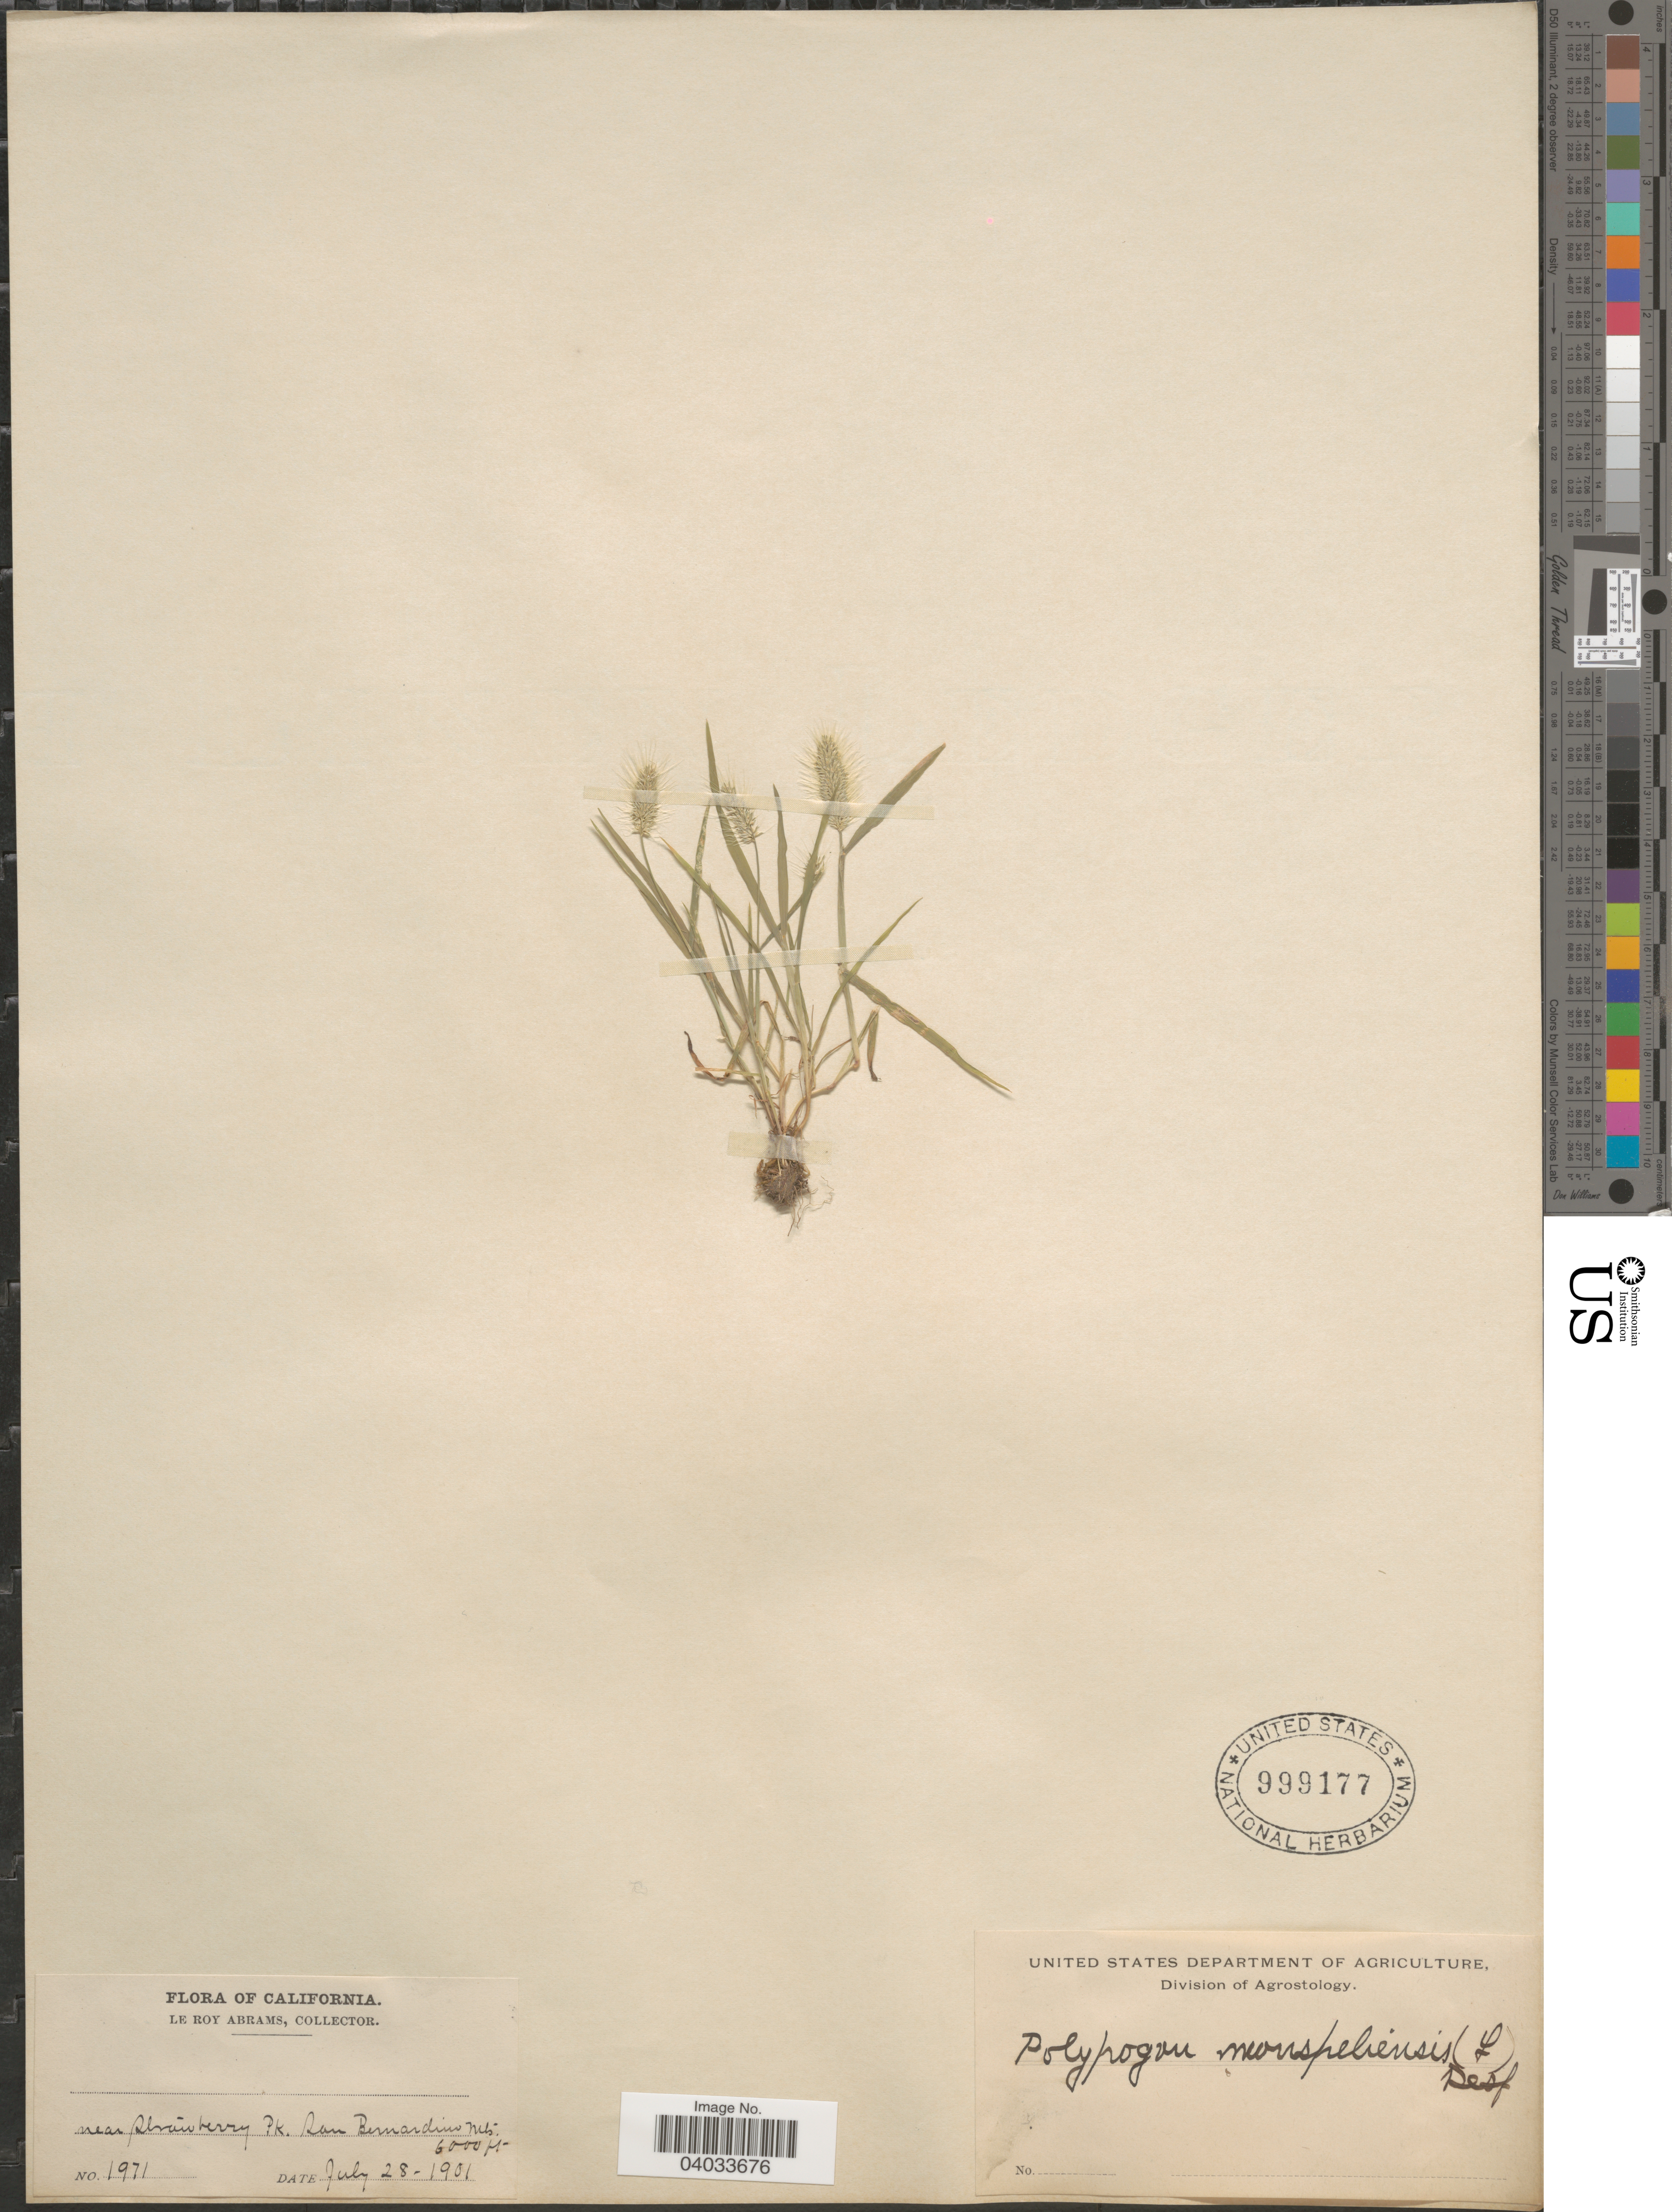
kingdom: Plantae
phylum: Tracheophyta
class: Liliopsida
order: Poales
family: Poaceae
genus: Polypogon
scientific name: Polypogon monspeliensis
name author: (L.) Desf.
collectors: L. Abrams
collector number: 1971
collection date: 1901-07-28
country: United States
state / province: California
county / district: San Bernardino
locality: Near Strawberry Pk. San Bernardino Mts.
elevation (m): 1829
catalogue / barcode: US 999177